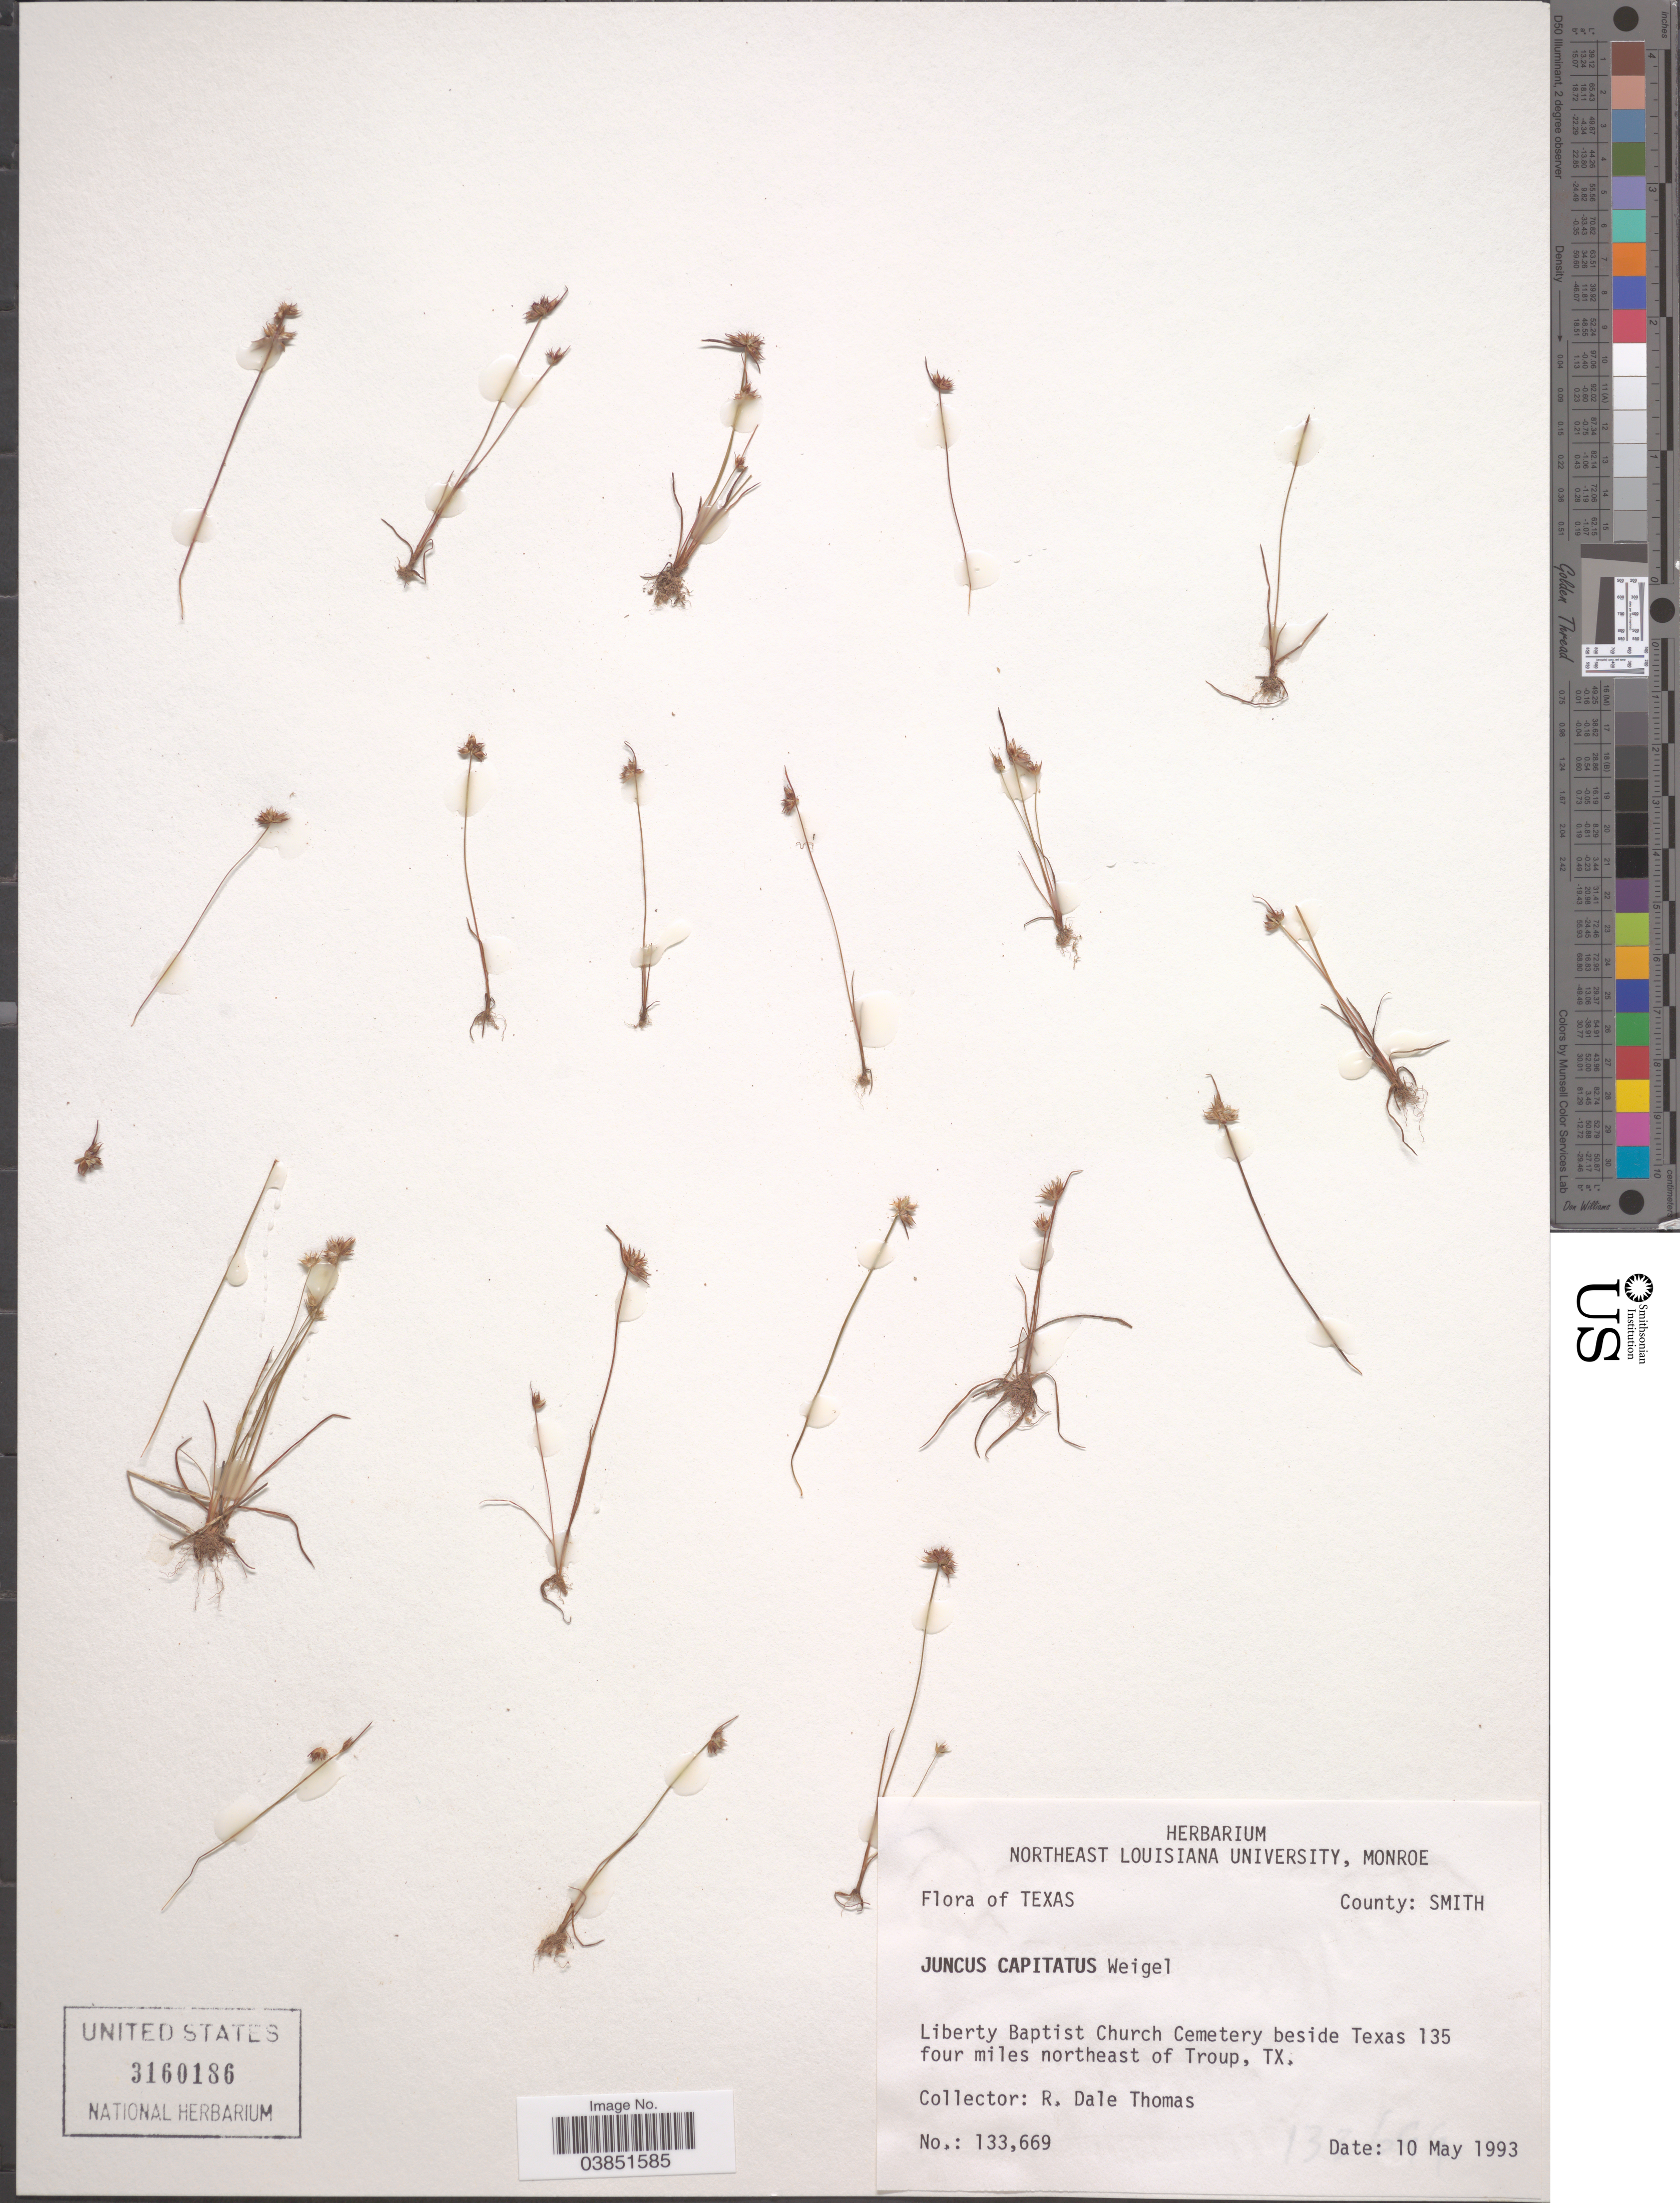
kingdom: Plantae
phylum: Tracheophyta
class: Liliopsida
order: Poales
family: Juncaceae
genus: Juncus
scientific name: Juncus capitatus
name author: Weigel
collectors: R. Thomas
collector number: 133669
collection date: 1993-05-10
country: United States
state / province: Texas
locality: County: Smith. Liberty Baptist Church Cemetery beside Texas 135 four miles northeast of Troup.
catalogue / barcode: US 3160186